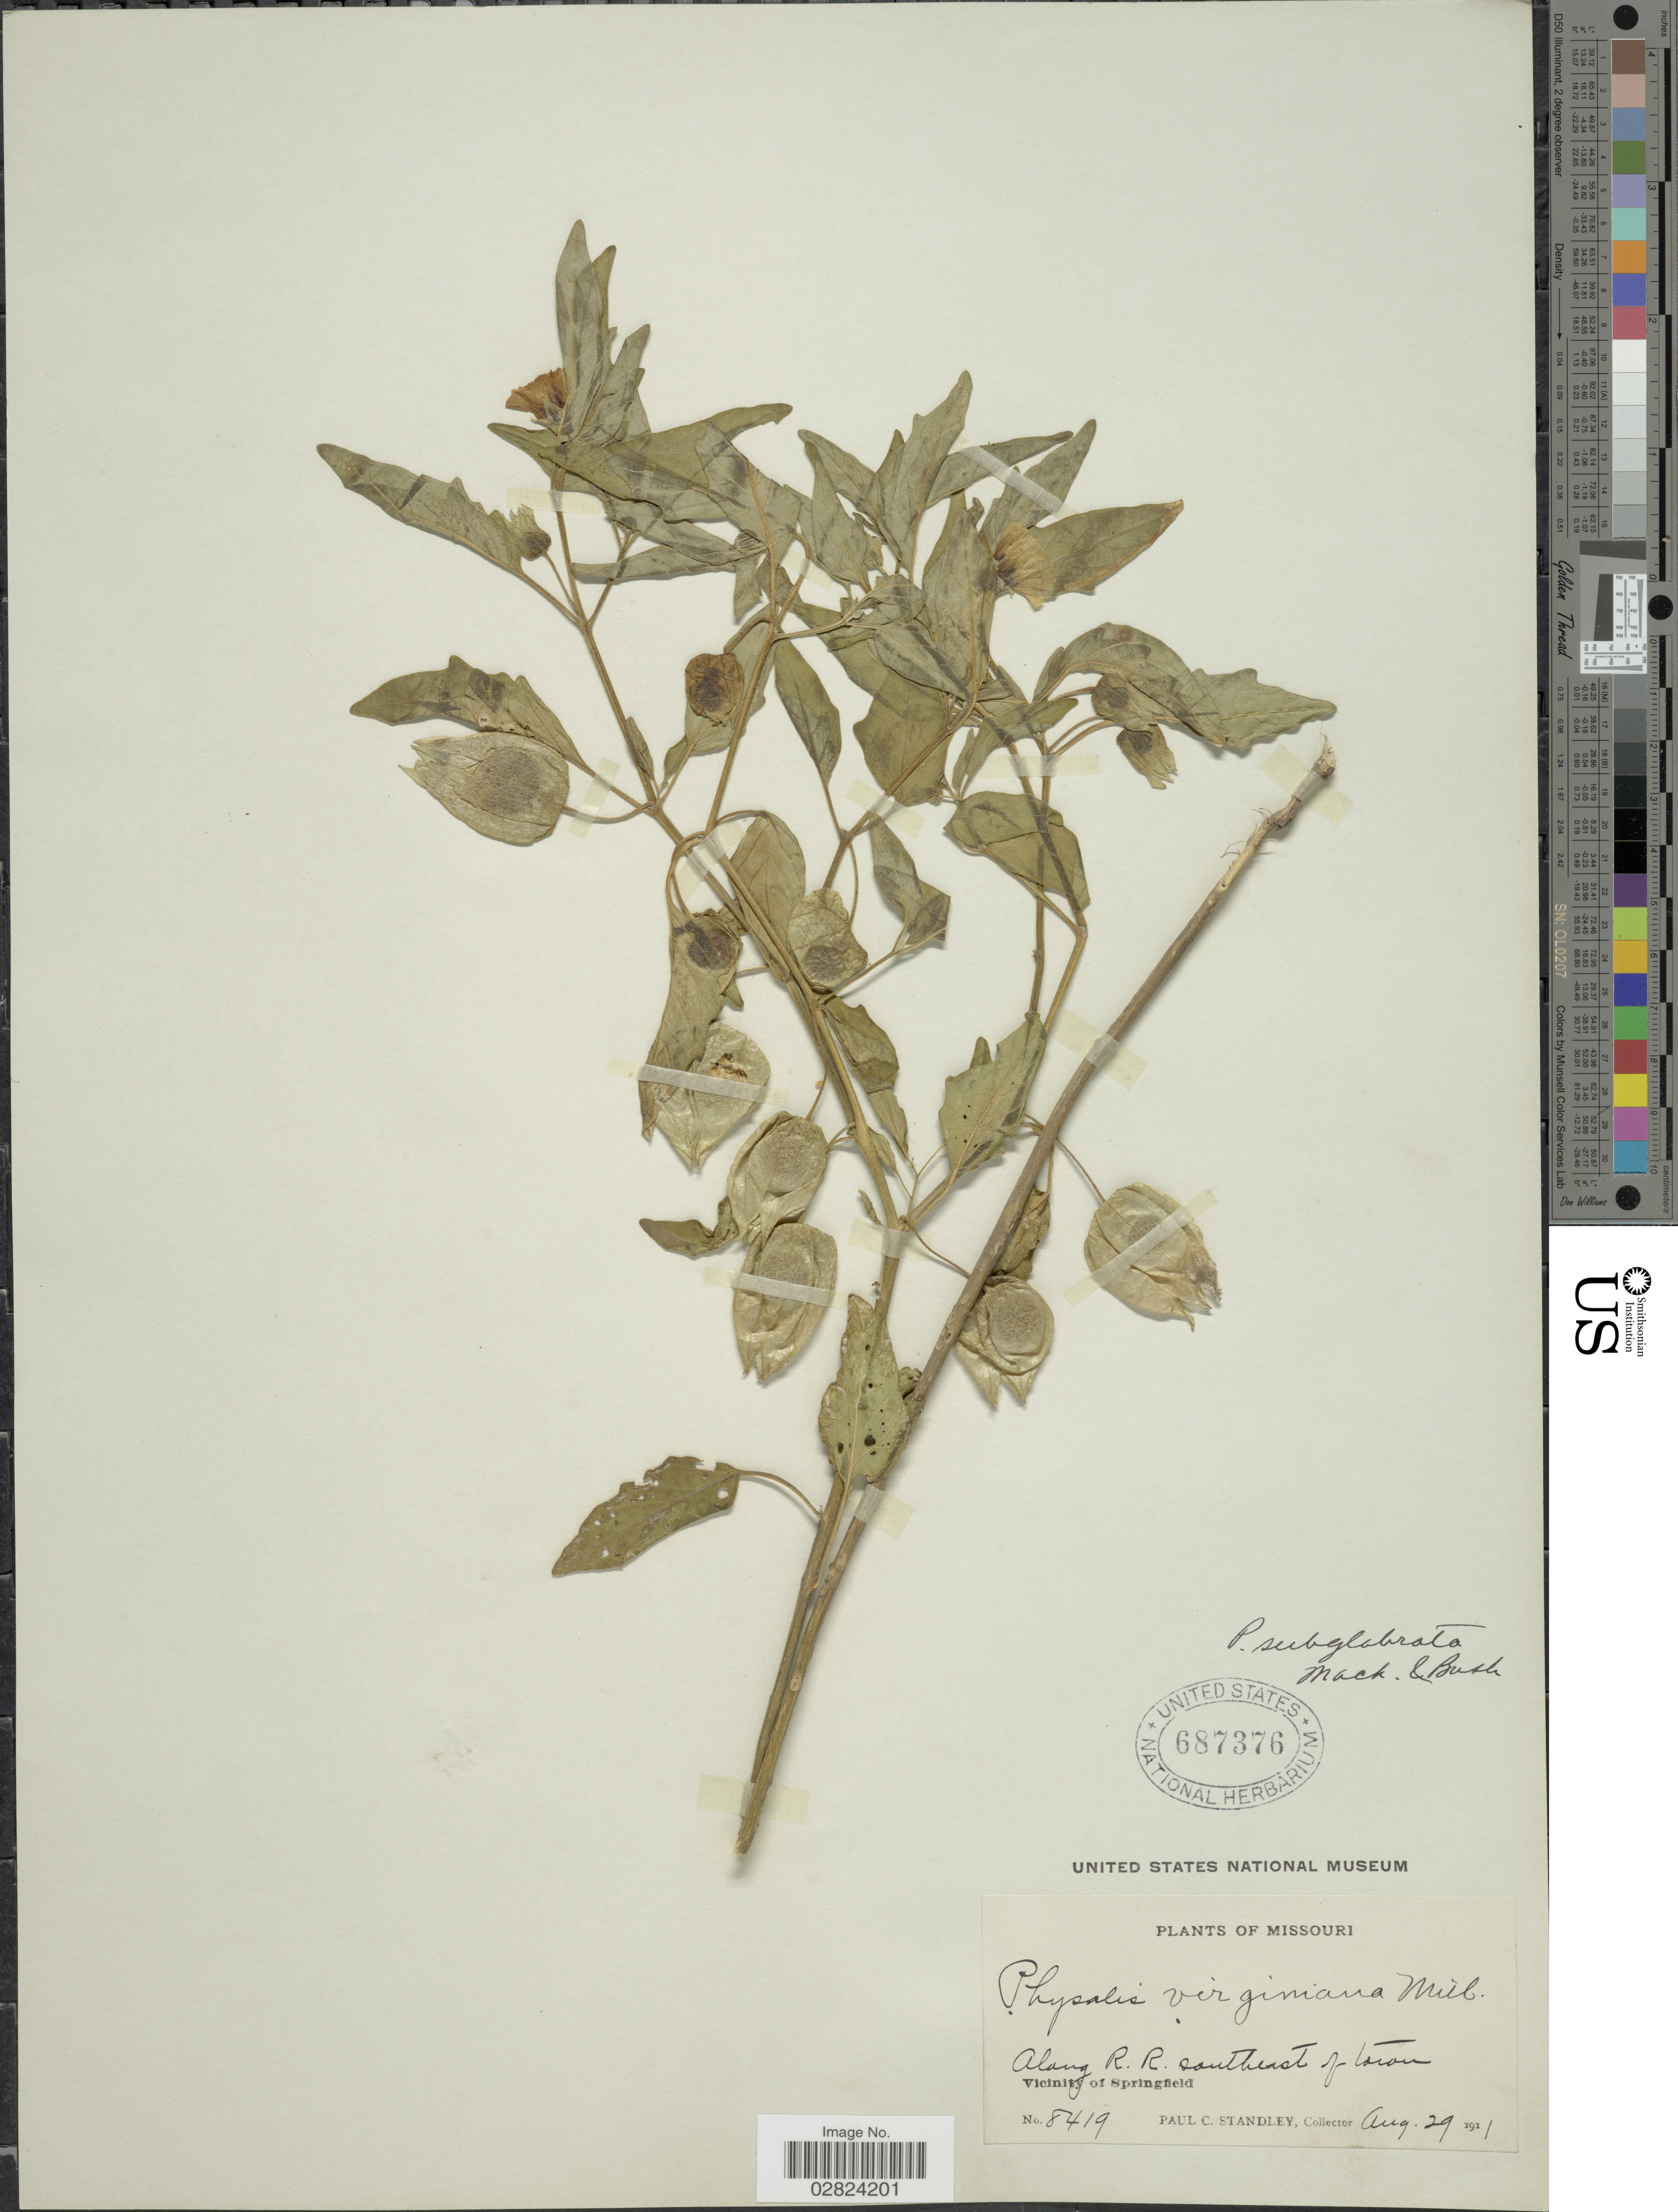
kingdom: Plantae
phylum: Tracheophyta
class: Magnoliopsida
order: Solanales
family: Solanaceae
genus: Physalis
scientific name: Physalis subglabrata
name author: Mack. & Bush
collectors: P. C. Standley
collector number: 8419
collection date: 1911-08-29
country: United States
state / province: Missouri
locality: Along R. R. southeast of town. Vicinity of Springfield.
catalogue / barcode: US 687376